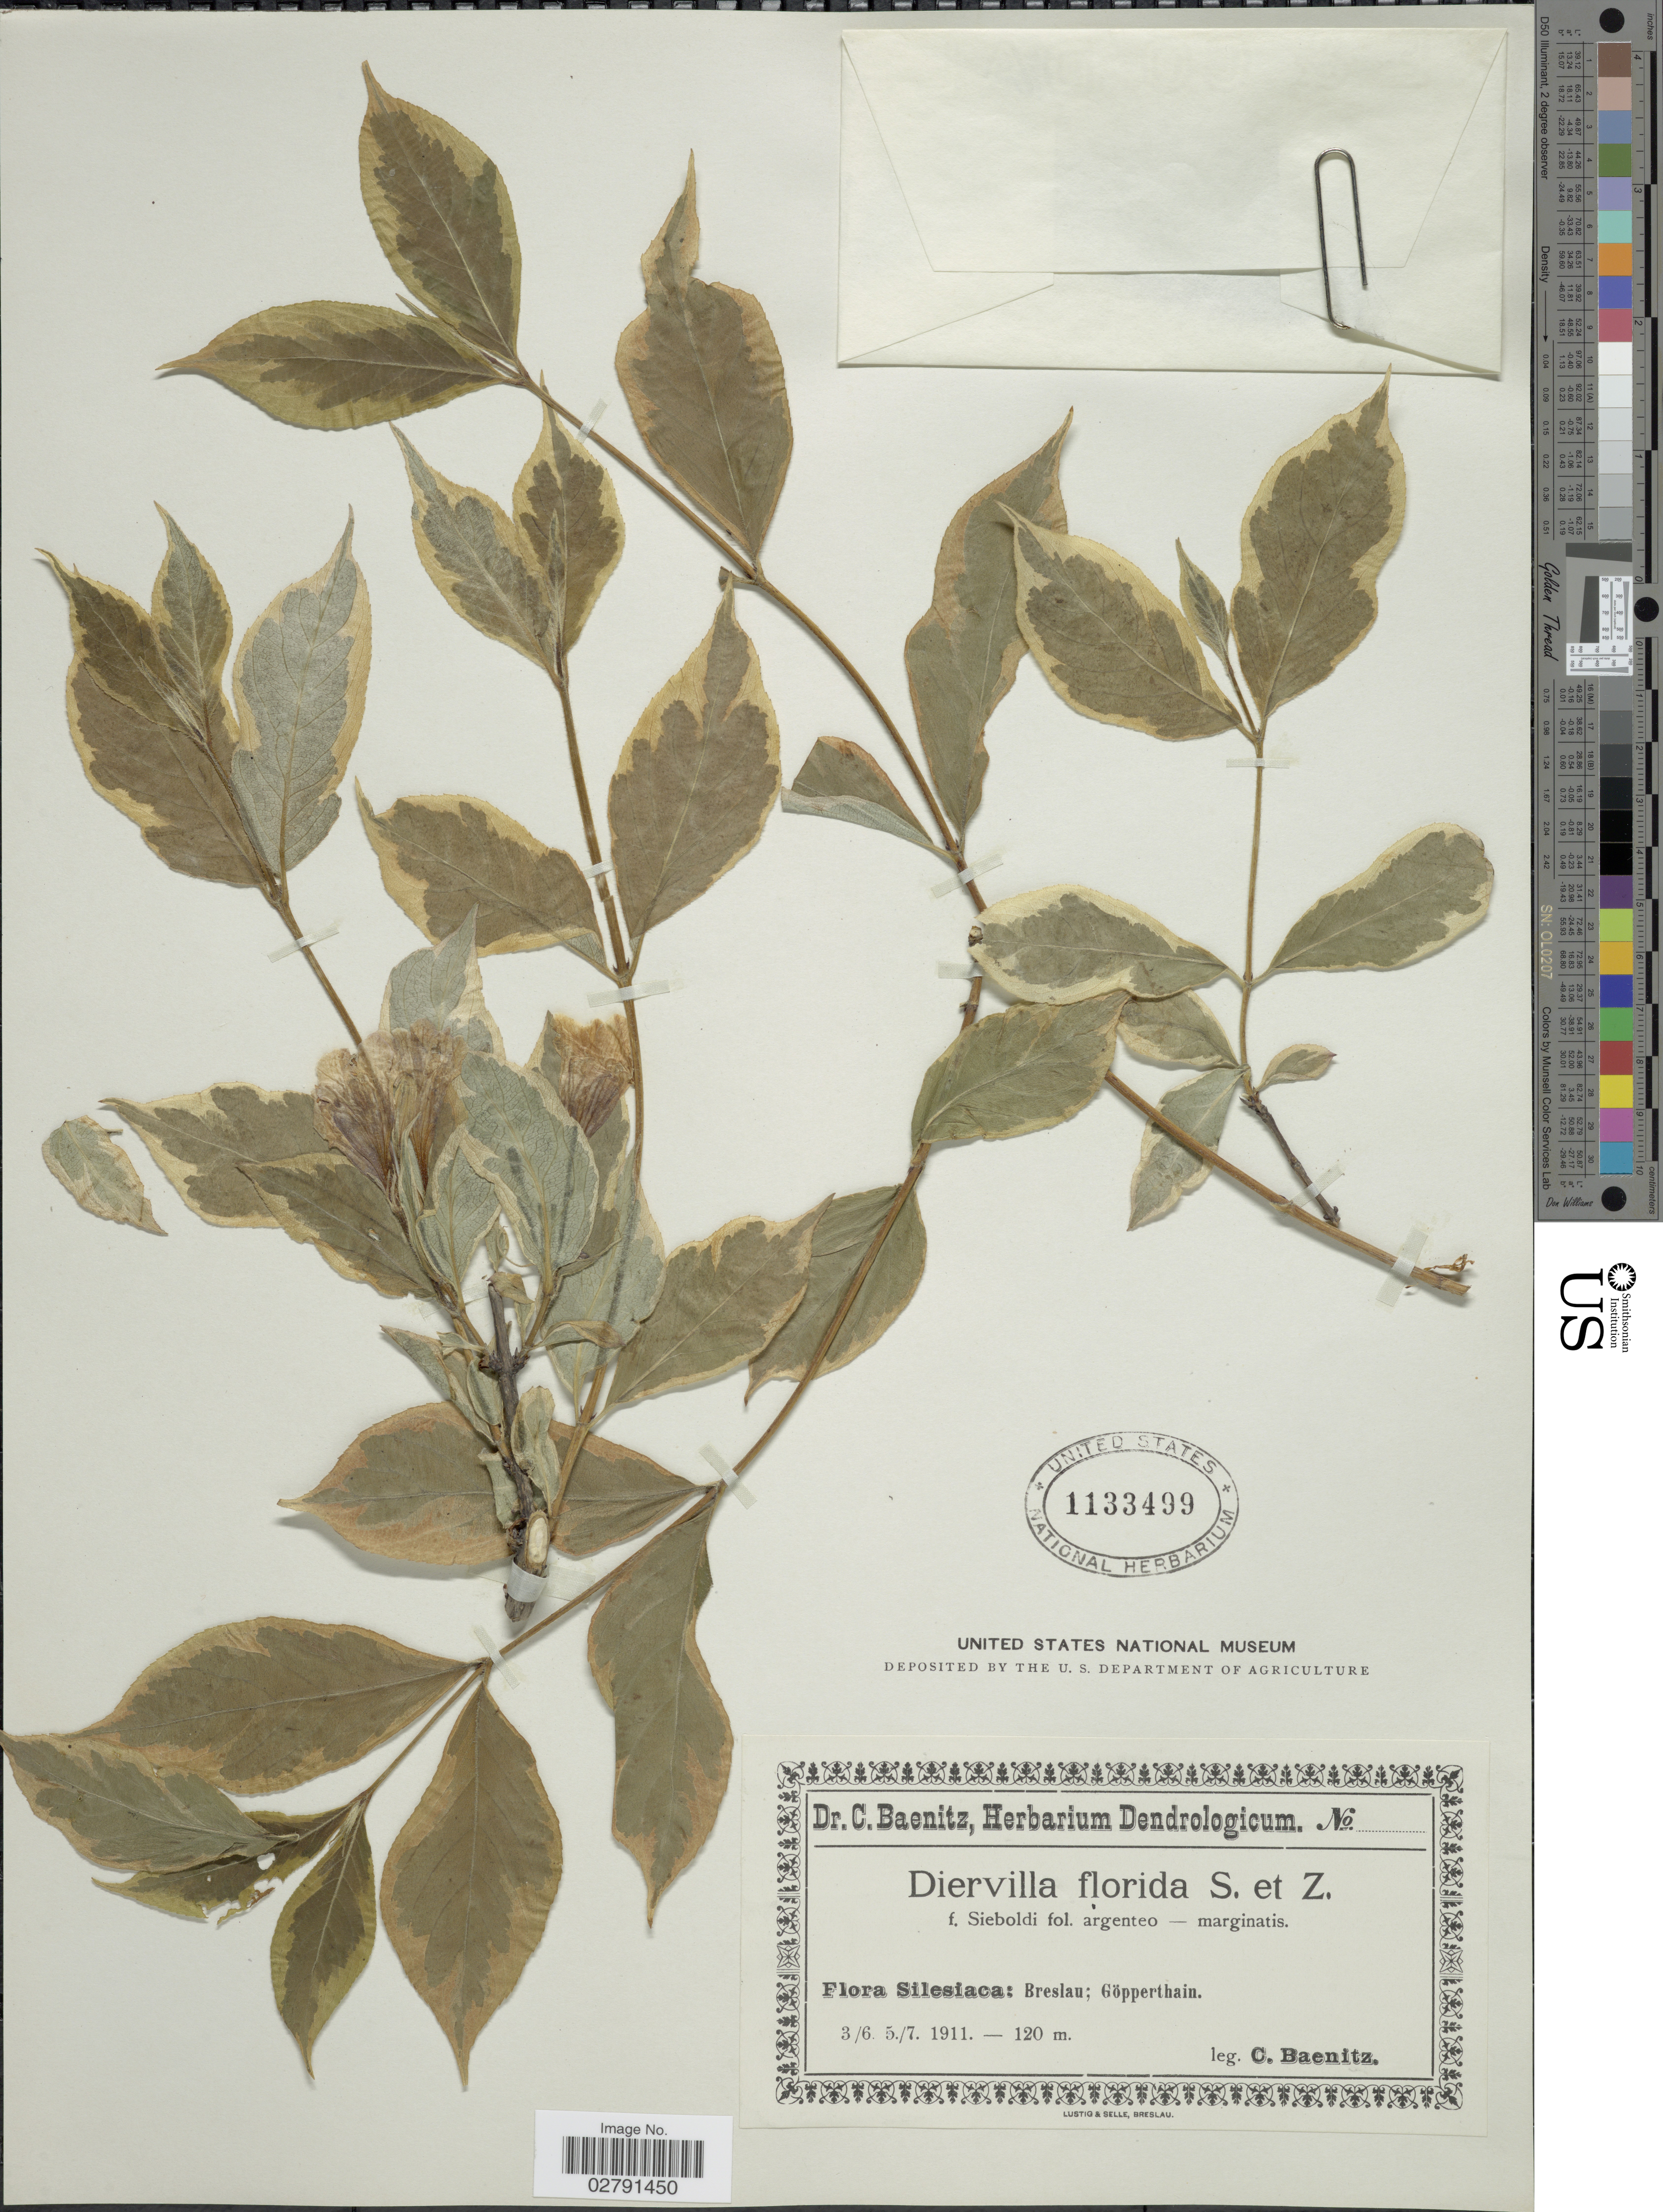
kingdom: Plantae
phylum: Tracheophyta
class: Magnoliopsida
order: Dipsacales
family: Caprifoliaceae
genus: Diervilla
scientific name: Diervilla florida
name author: (Bunge) Siebold & Zucc.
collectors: C. G. Baenitz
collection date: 1911-06-03/1911-07-05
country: Poland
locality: Silesiaca: Breslau: Göpperthain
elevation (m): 120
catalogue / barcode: US 1133499